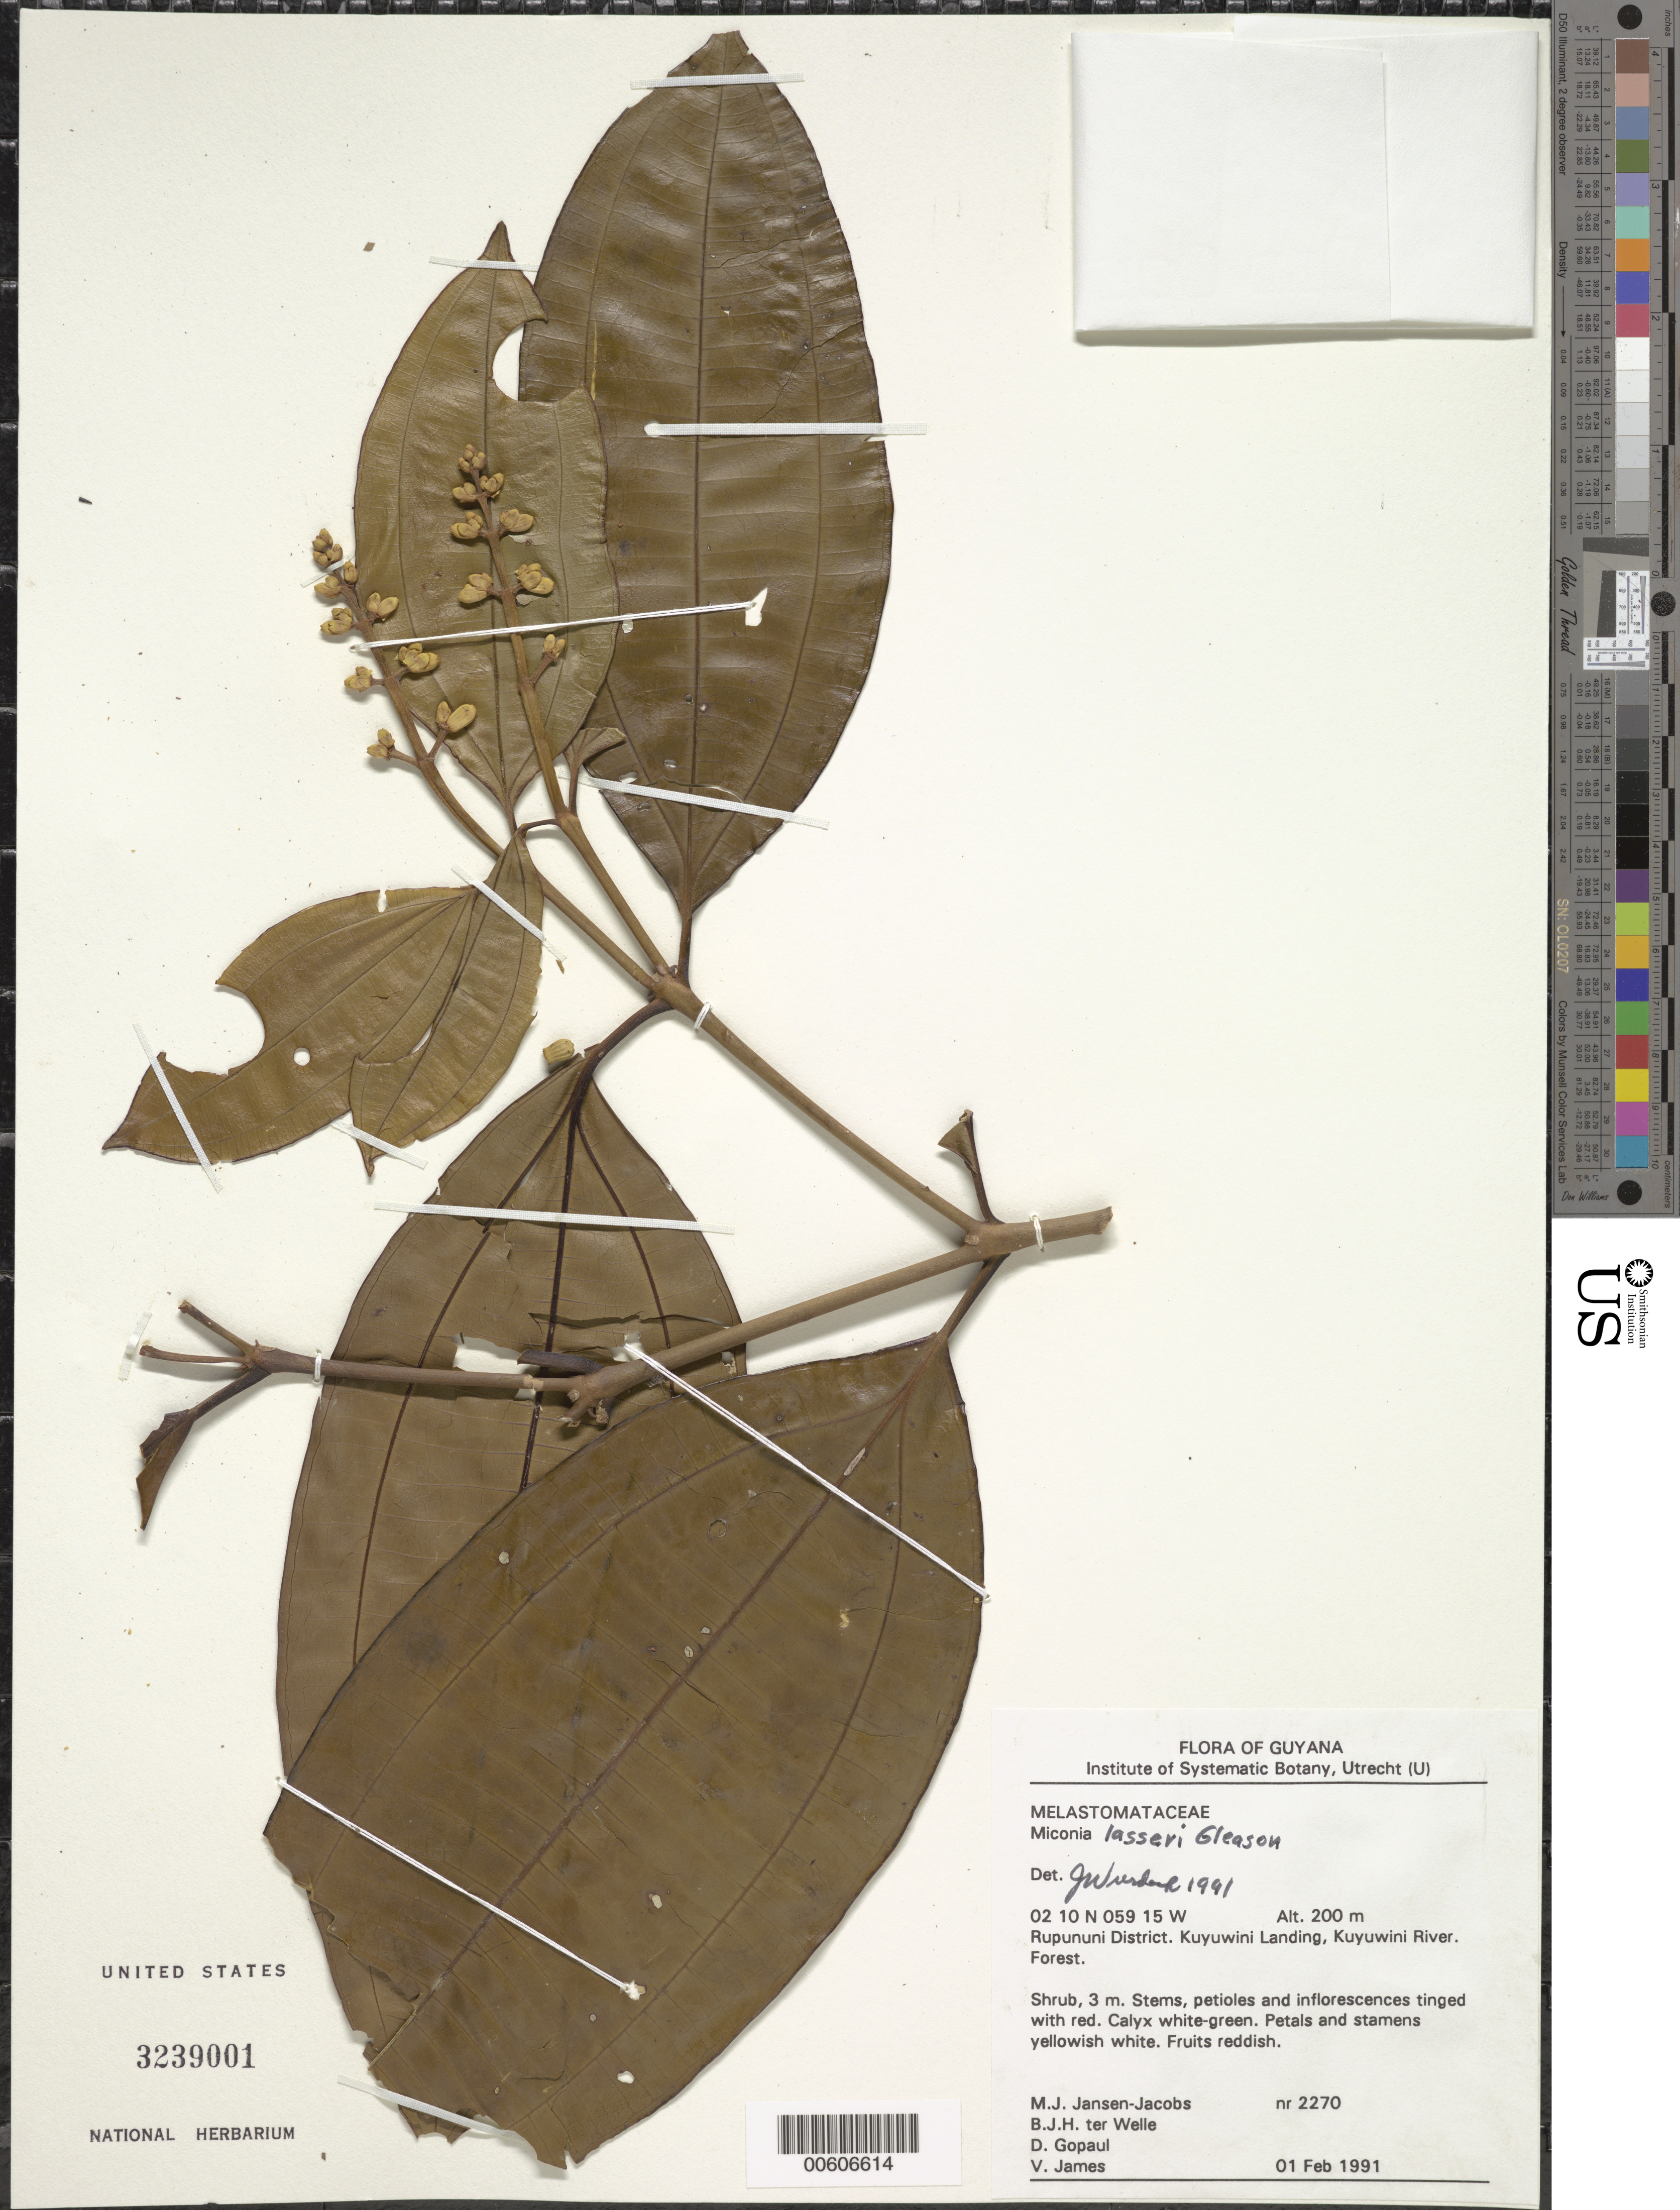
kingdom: Plantae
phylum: Tracheophyta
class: Magnoliopsida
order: Myrtales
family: Melastomataceae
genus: Miconia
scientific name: Miconia lasseri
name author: Gleason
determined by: Wurdack, John J., (US), US (UNITED STATES)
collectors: M. J. Jansen-Jacobs, B. Welle, D. Gopaul & V. James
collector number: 2270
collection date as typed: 1-Feb-91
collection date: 1991-02-01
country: Guyana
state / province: U. Takutu-U. Essequibo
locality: Kuyuwini Landing, Kuyuwini River, Rupununi District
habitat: Forest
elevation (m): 200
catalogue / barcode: US 3239001